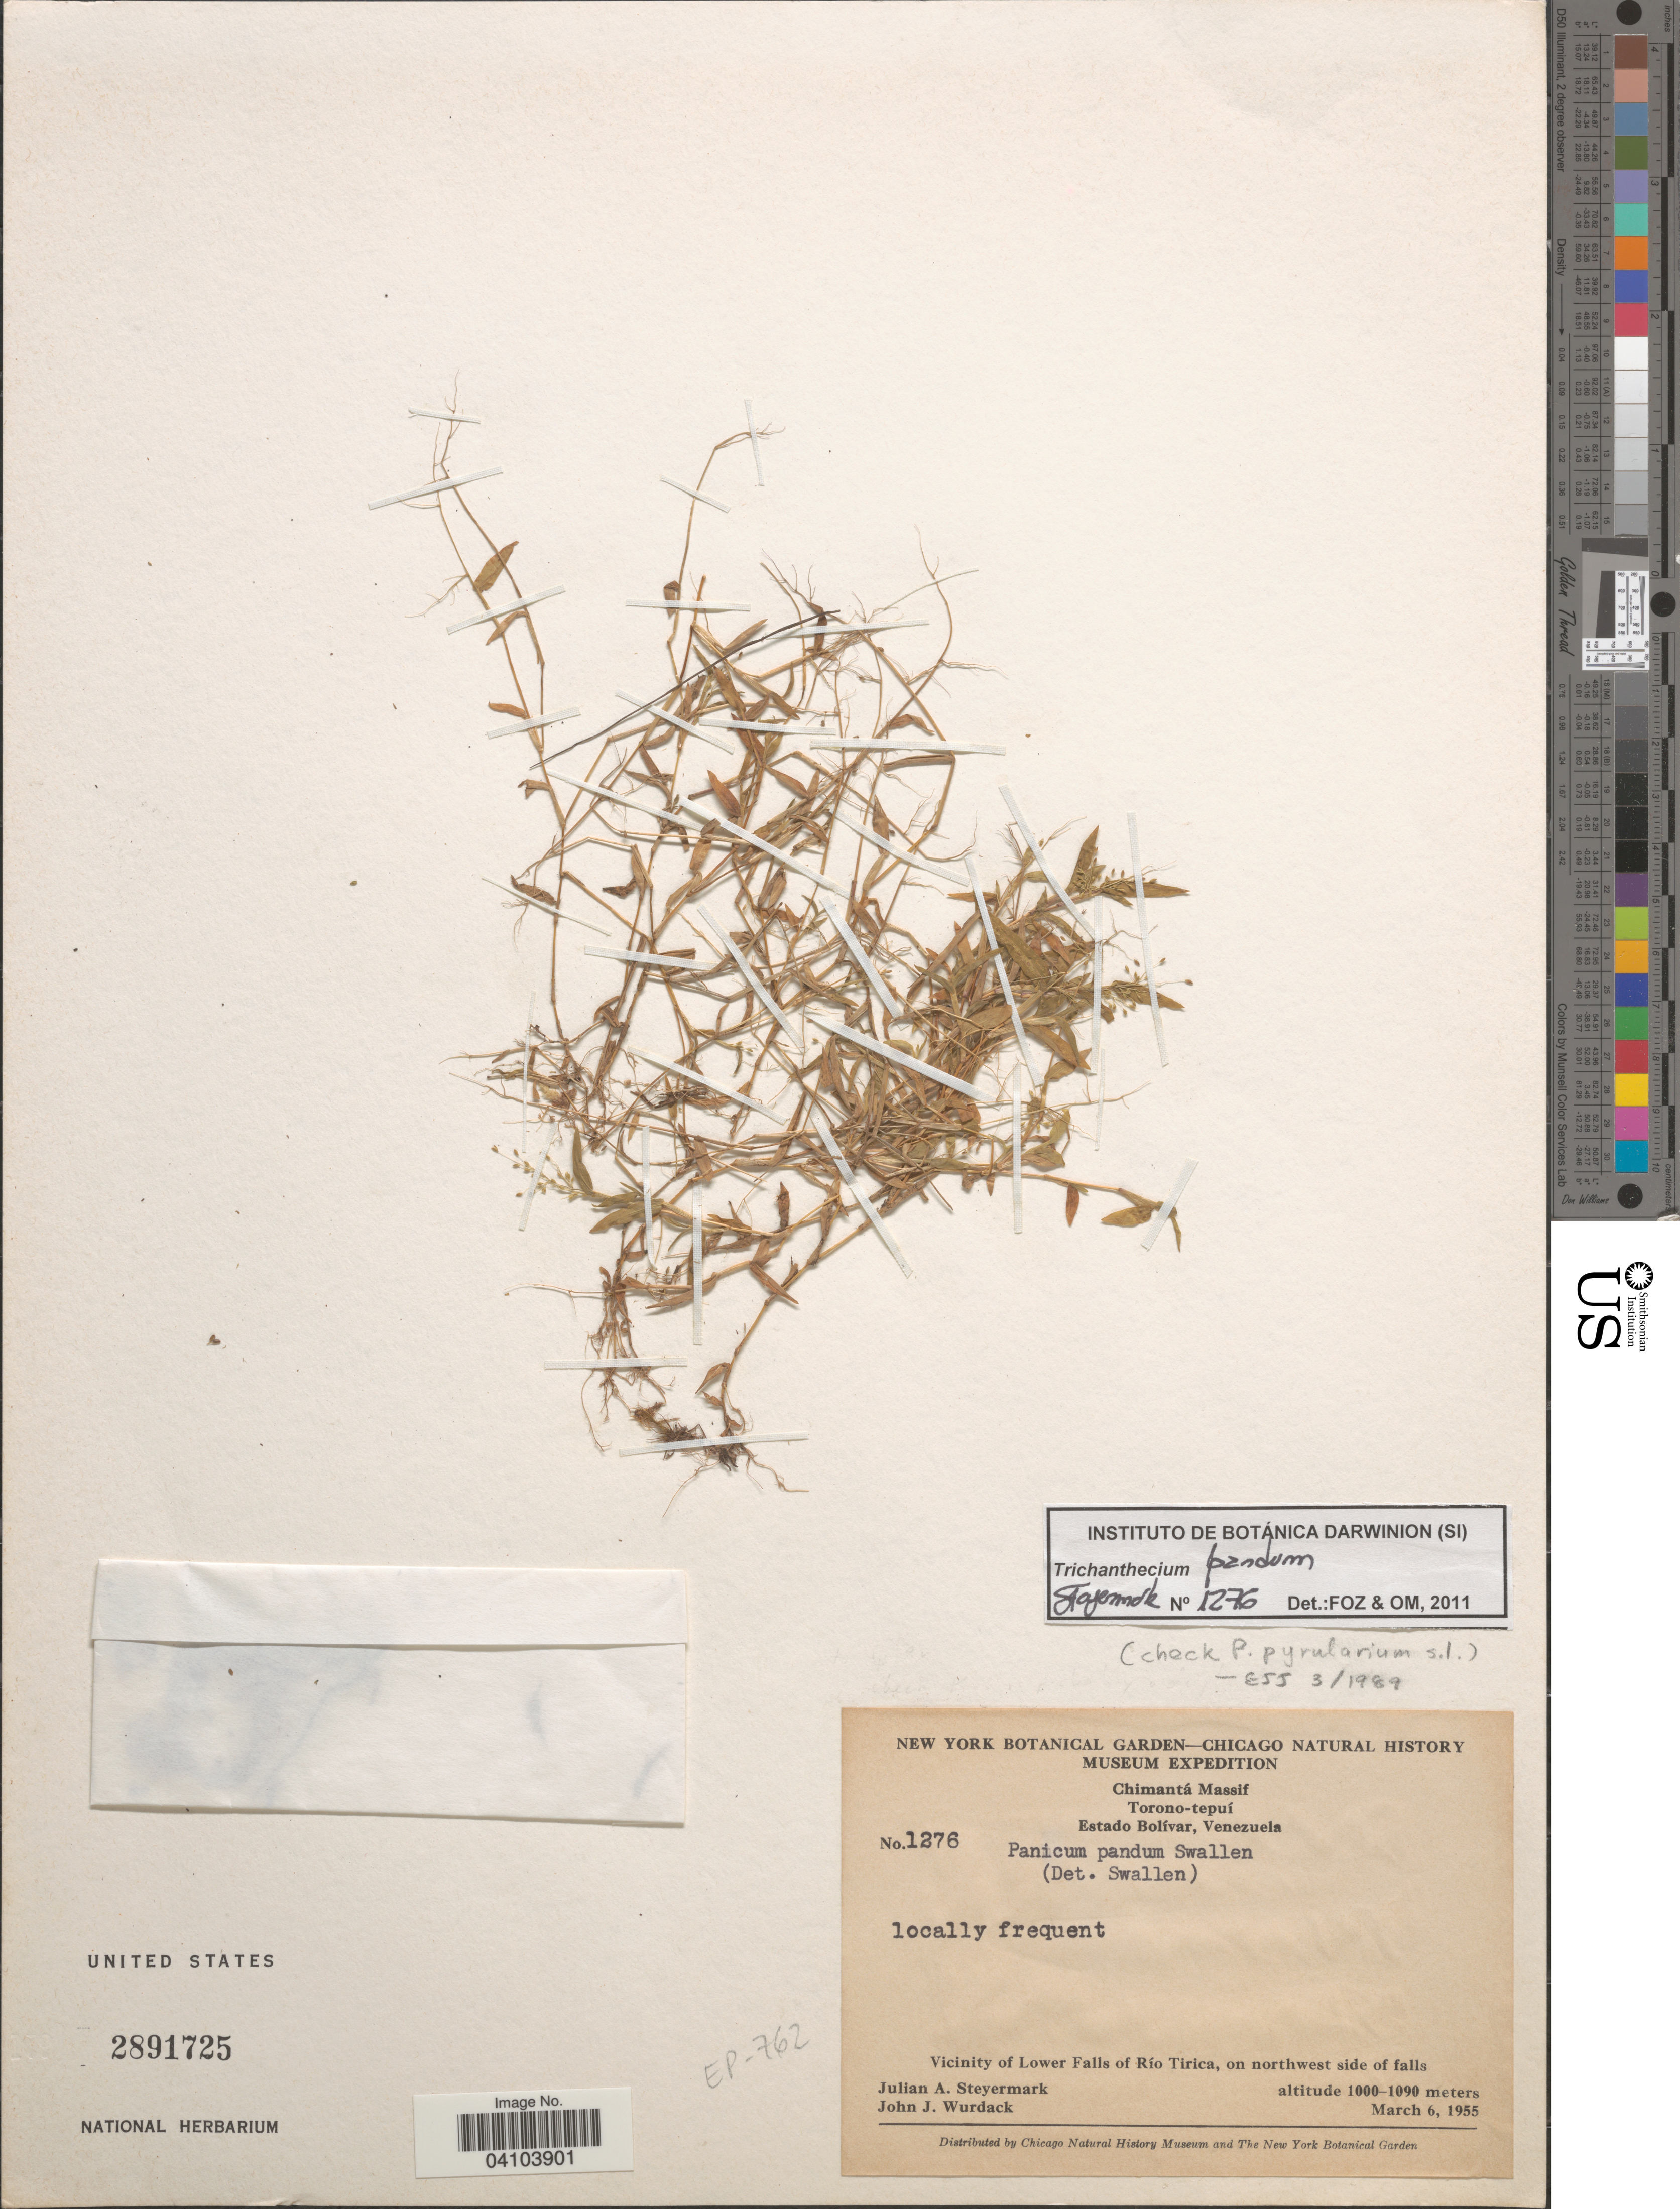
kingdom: Plantae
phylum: Tracheophyta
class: Liliopsida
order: Poales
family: Poaceae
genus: Trichanthecium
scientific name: Trichanthecium pandum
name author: (Swallen) Zuloaga & Morrone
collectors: J. Steyermark & J. J. Wurdack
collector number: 1276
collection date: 1955-03-06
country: Venezuela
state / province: Bolivar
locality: New York Botanical Garden-Chicago Natural History Museum Expedition. Chimantá Massif. Torono-tepuí. Vicinity of Lower Falls of Río Tirica, on northwest side of falls.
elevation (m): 1000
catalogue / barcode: US 2891725